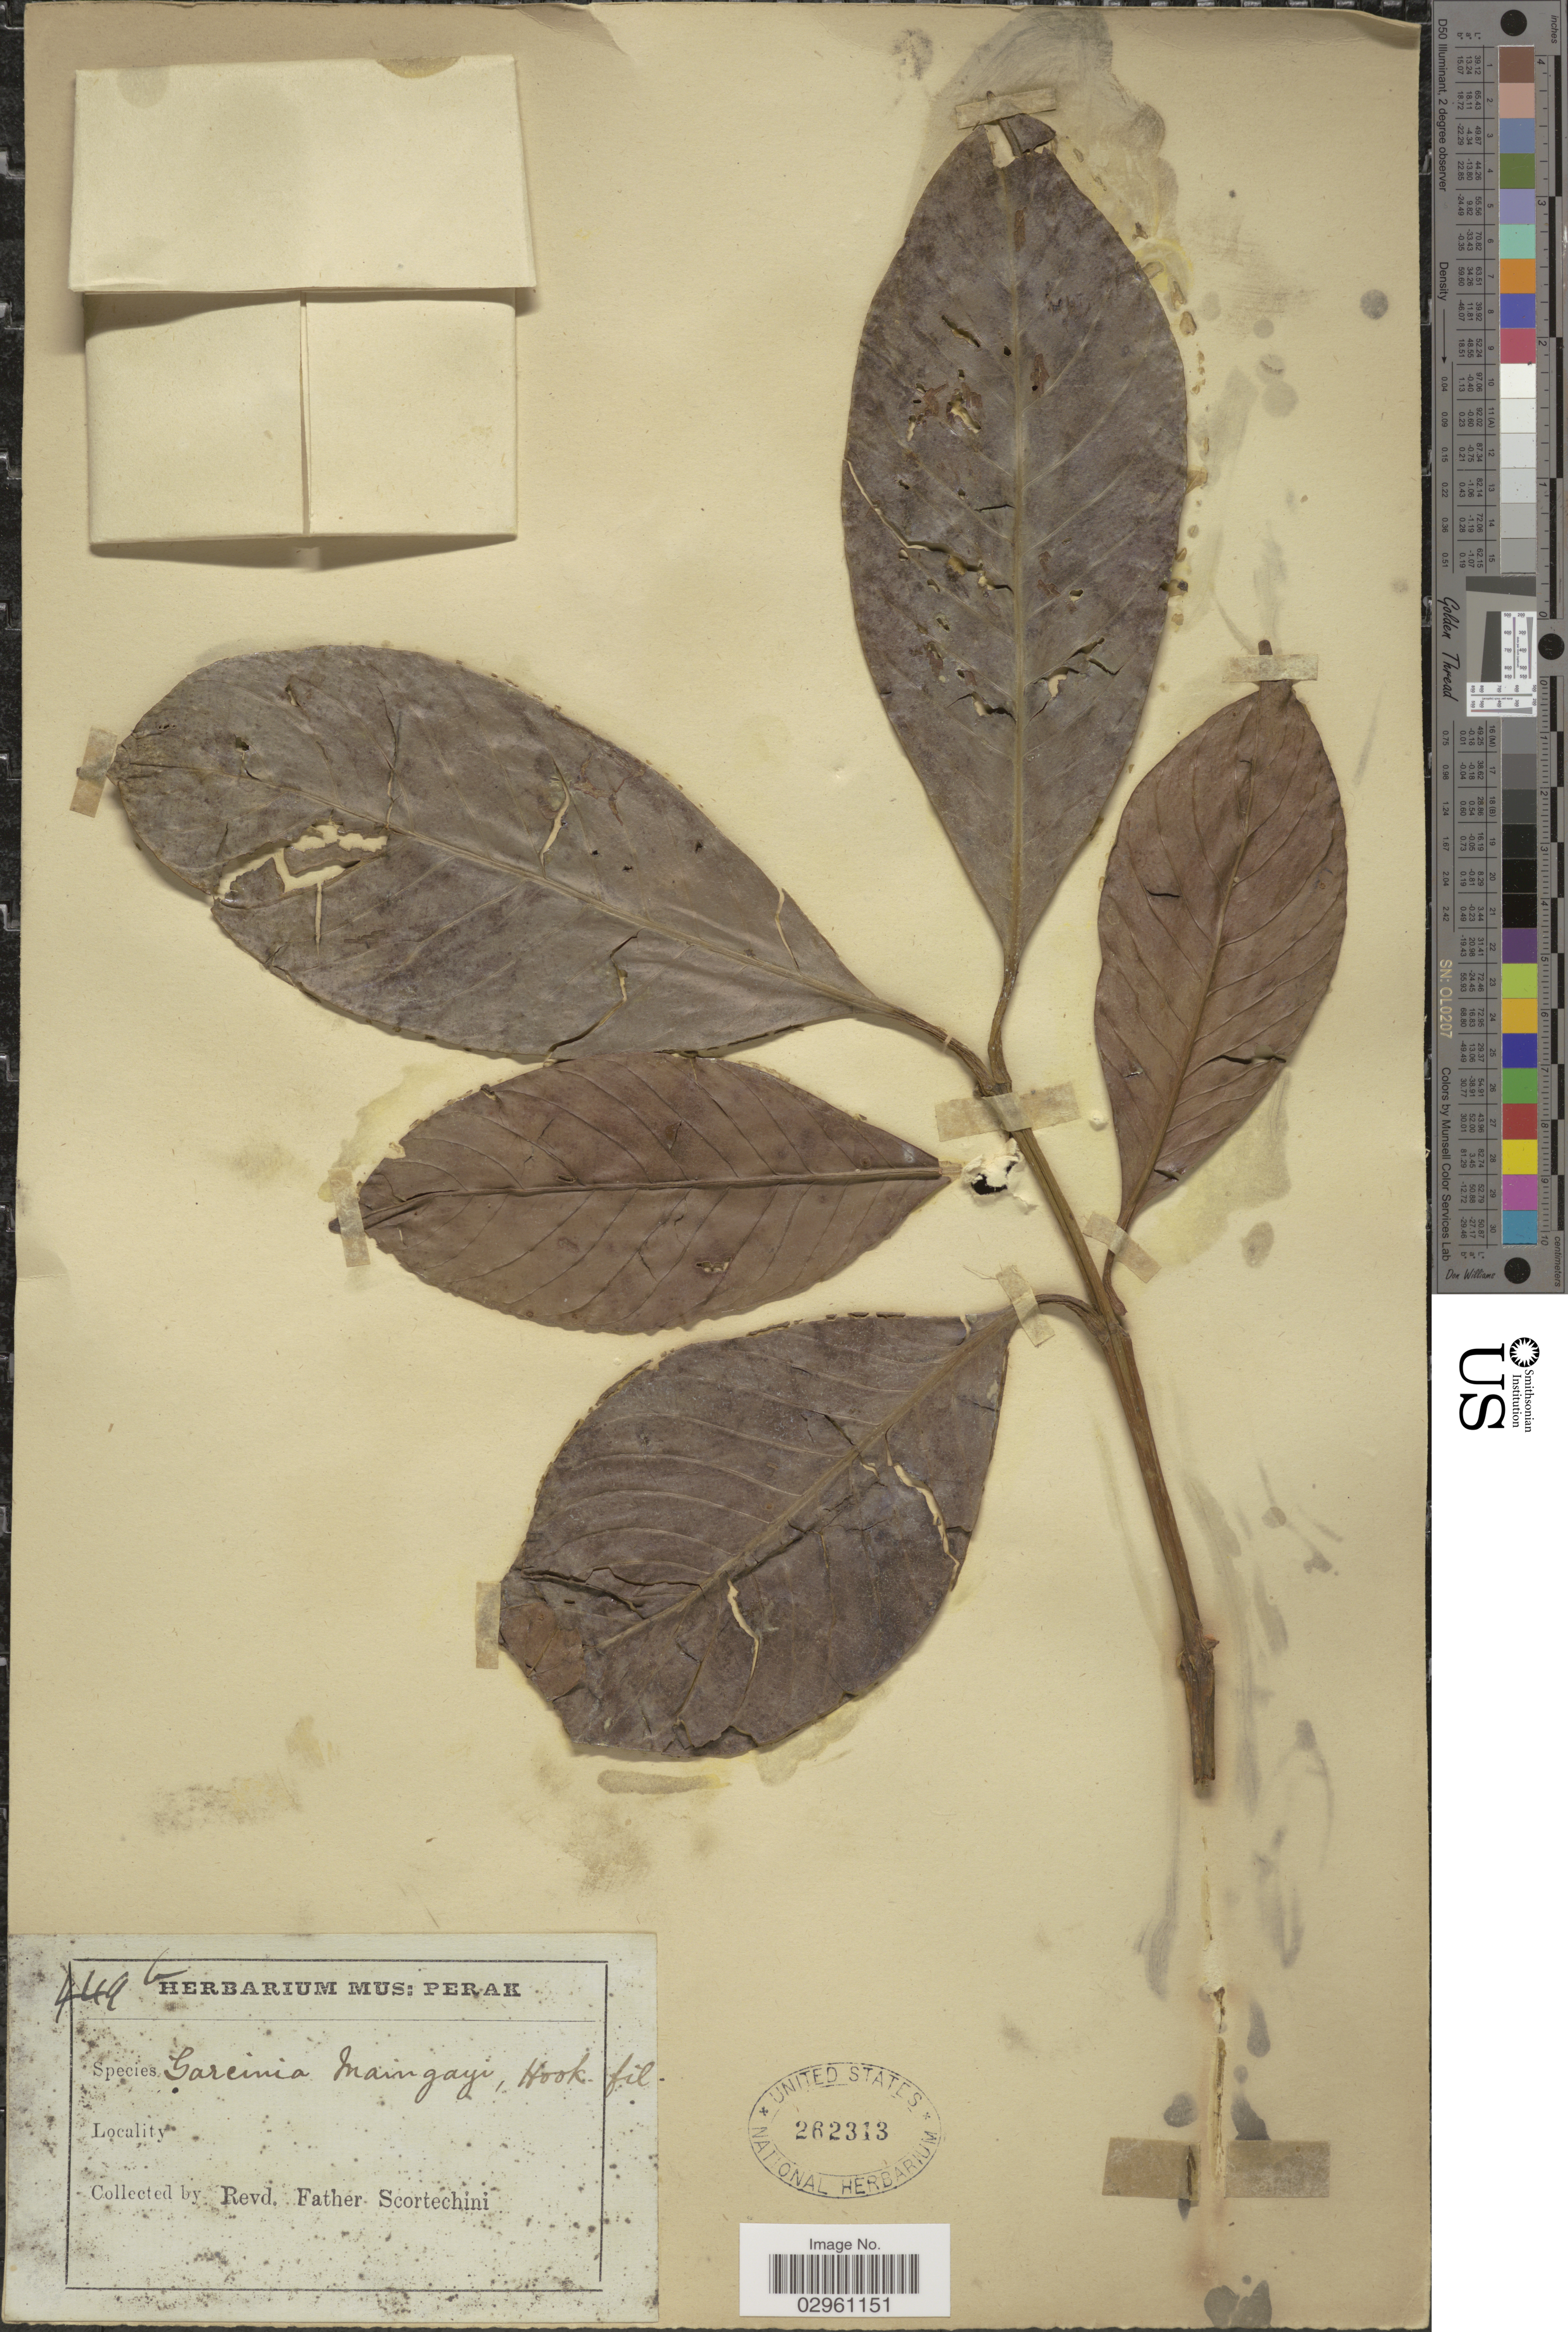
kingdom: Plantae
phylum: Tracheophyta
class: Magnoliopsida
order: Malpighiales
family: Clusiaceae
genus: Garcinia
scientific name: Garcinia maingayi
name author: Hook. f. ex T. Anderson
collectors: Fr. Scortechini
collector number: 449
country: Malaysia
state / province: Perak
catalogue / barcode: US 262313